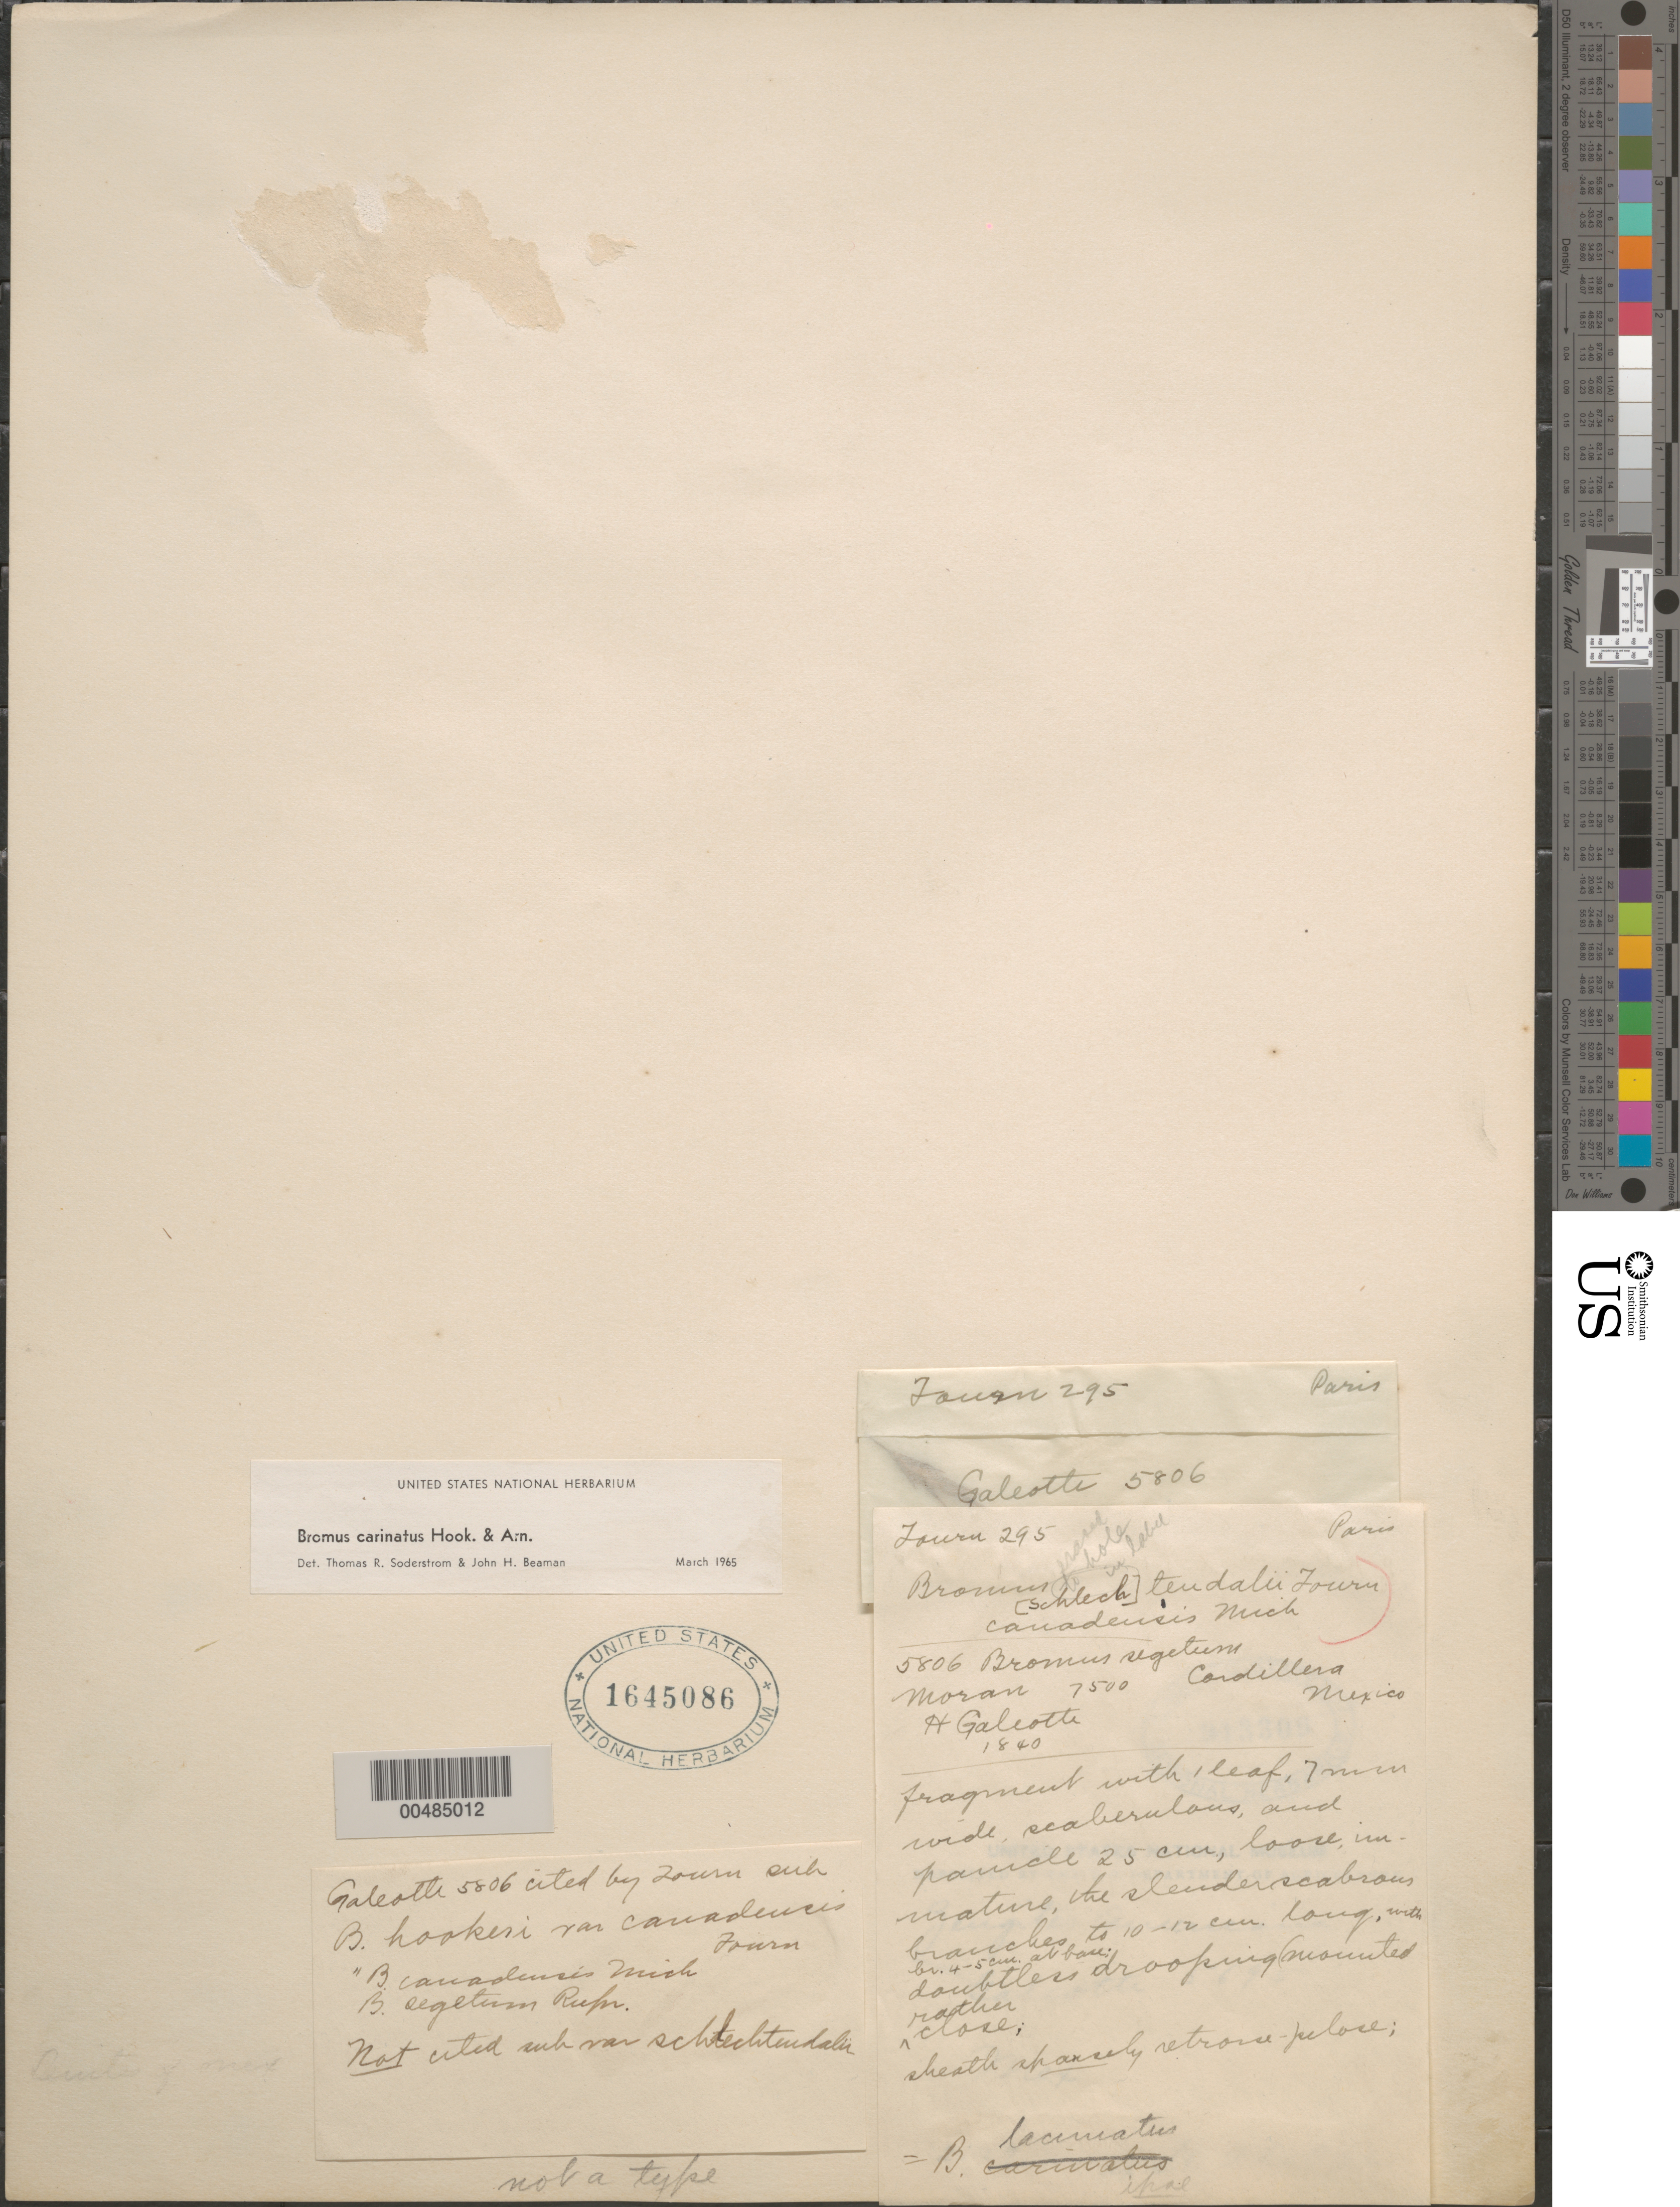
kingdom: Plantae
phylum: Tracheophyta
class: Liliopsida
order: Poales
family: Poaceae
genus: Bromus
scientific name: Bromus carinatus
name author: Hook. & Arn.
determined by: Soderstrom, T. R.; Beaman, J. H.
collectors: H. G. Galeotti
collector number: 5806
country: Mexico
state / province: Durango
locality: San Ramon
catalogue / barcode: US 1645086